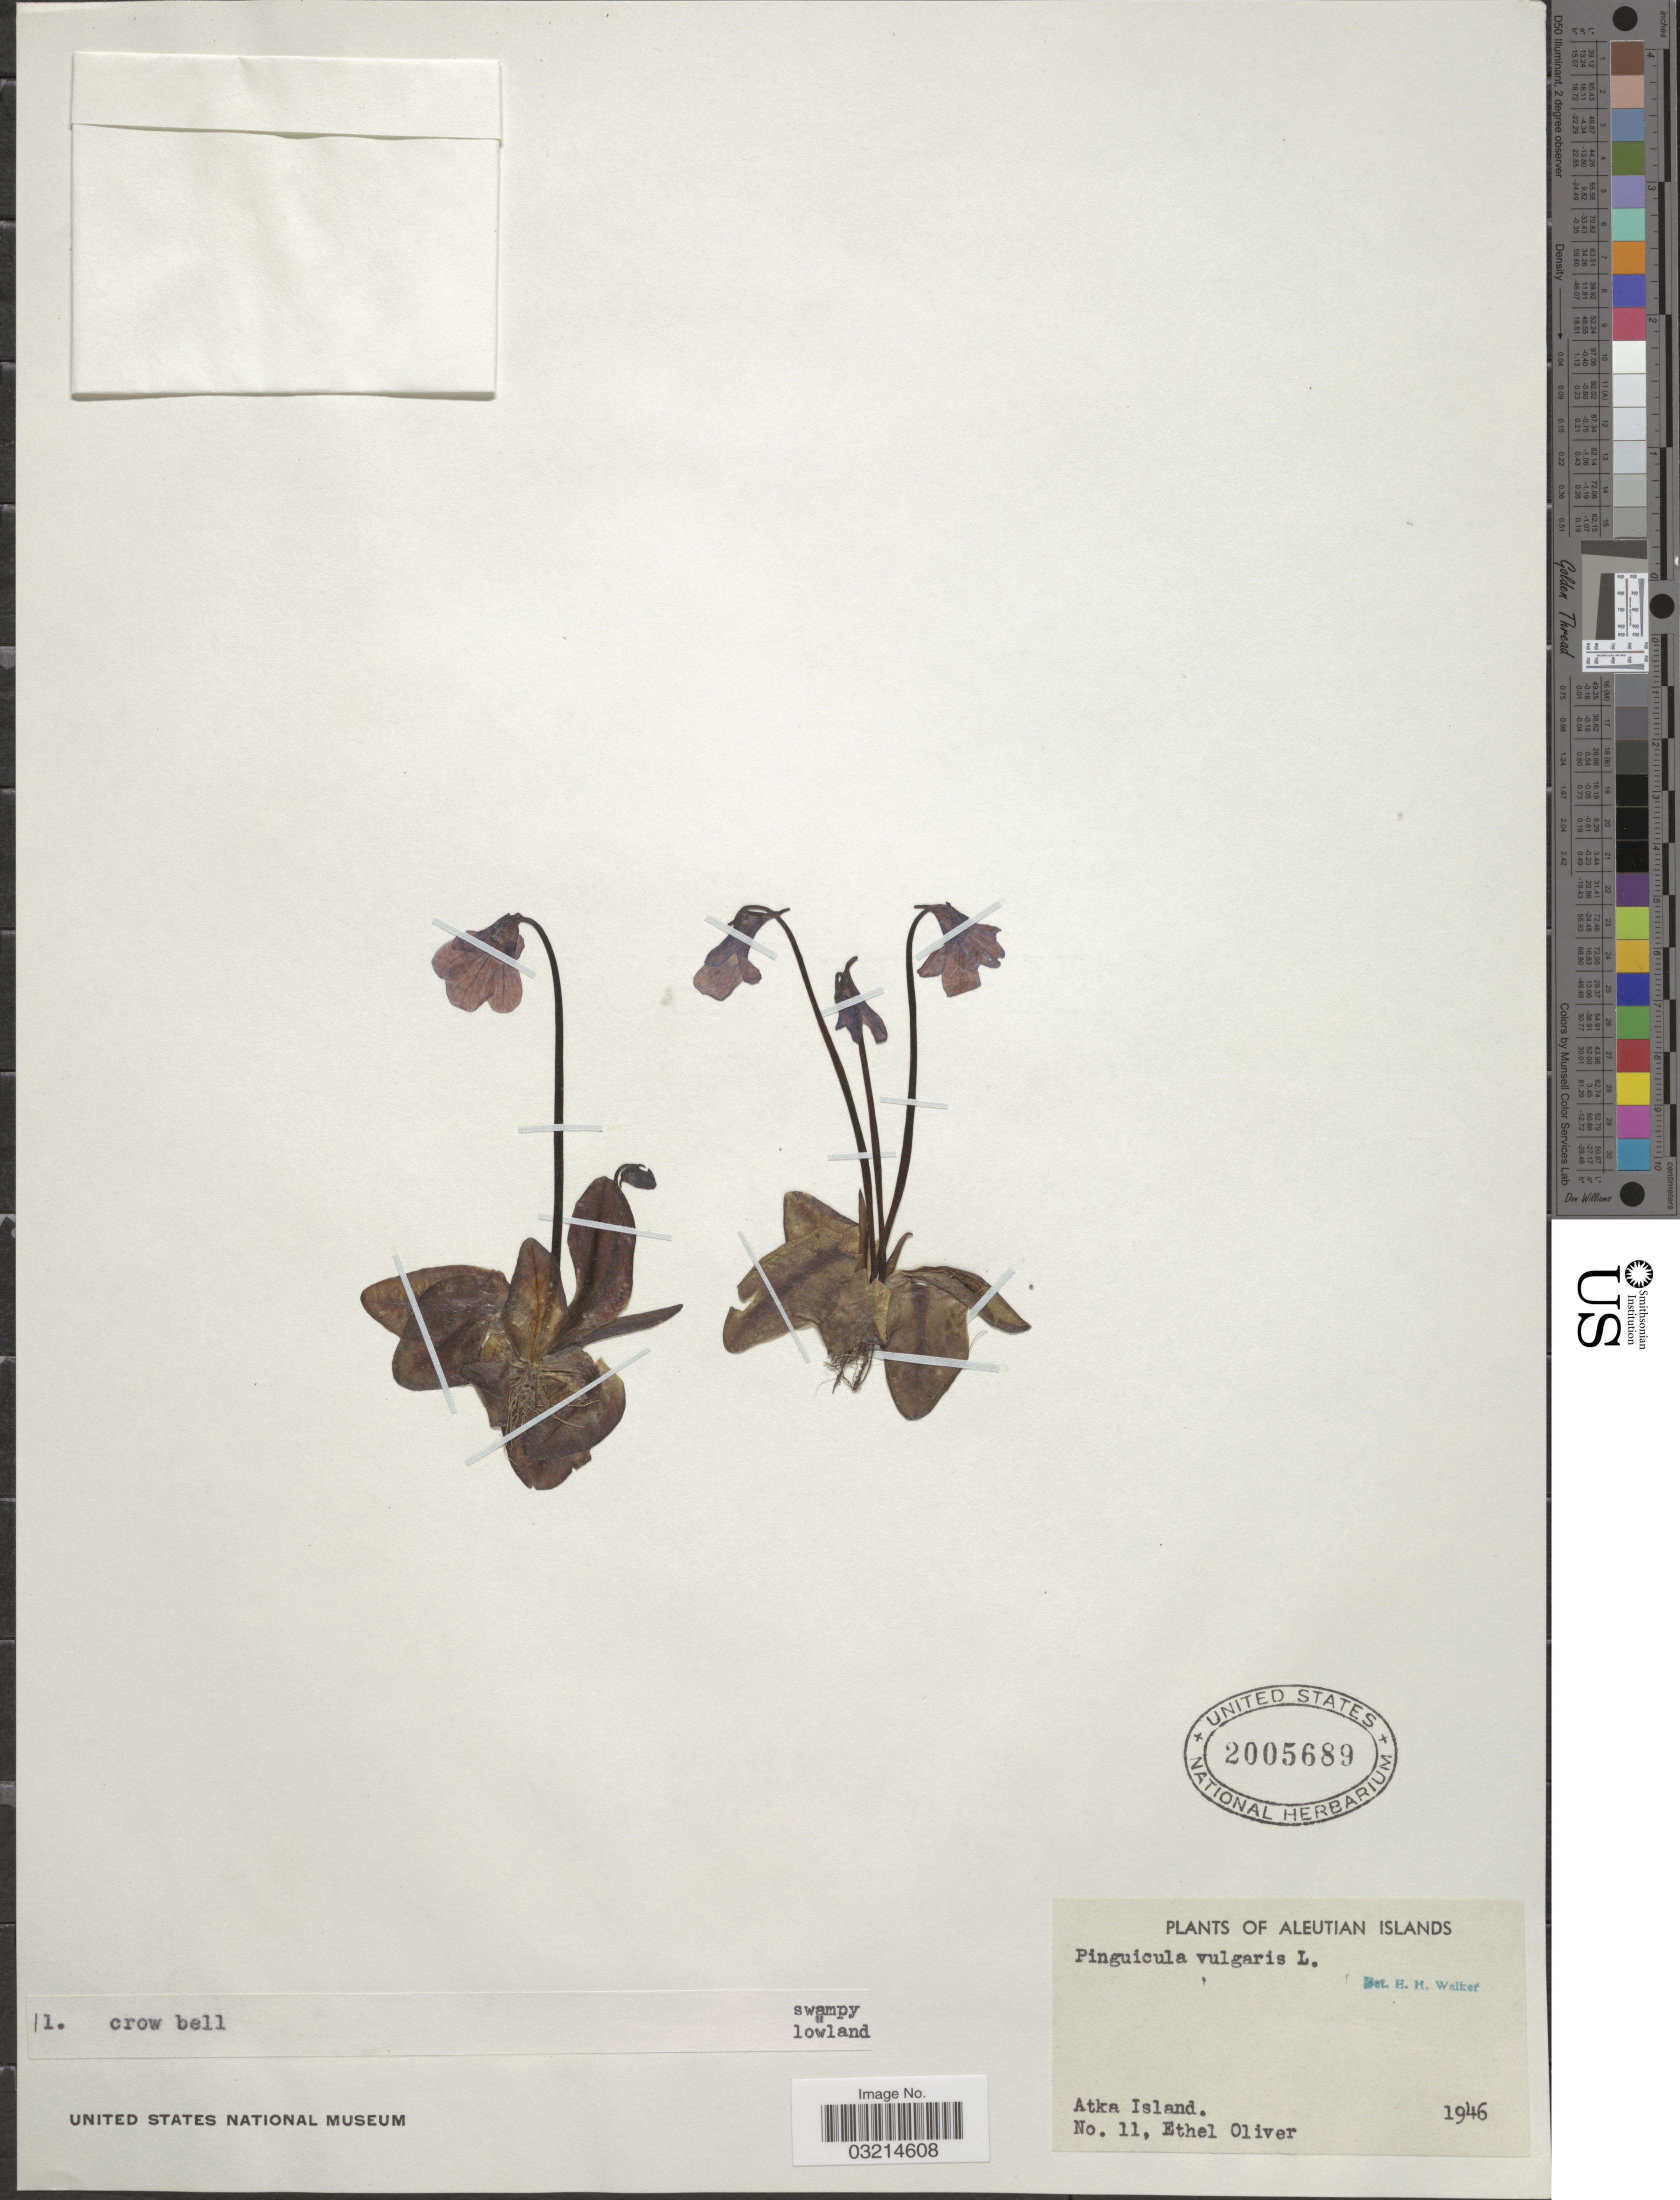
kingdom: Plantae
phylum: Tracheophyta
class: Magnoliopsida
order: Lamiales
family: Lentibulariaceae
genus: Pinguicula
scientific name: Pinguicula vulgaris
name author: L.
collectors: E. Oliver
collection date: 1946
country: United States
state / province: Alaska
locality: Aleutian Islands, Atka Island.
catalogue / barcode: US 2005689